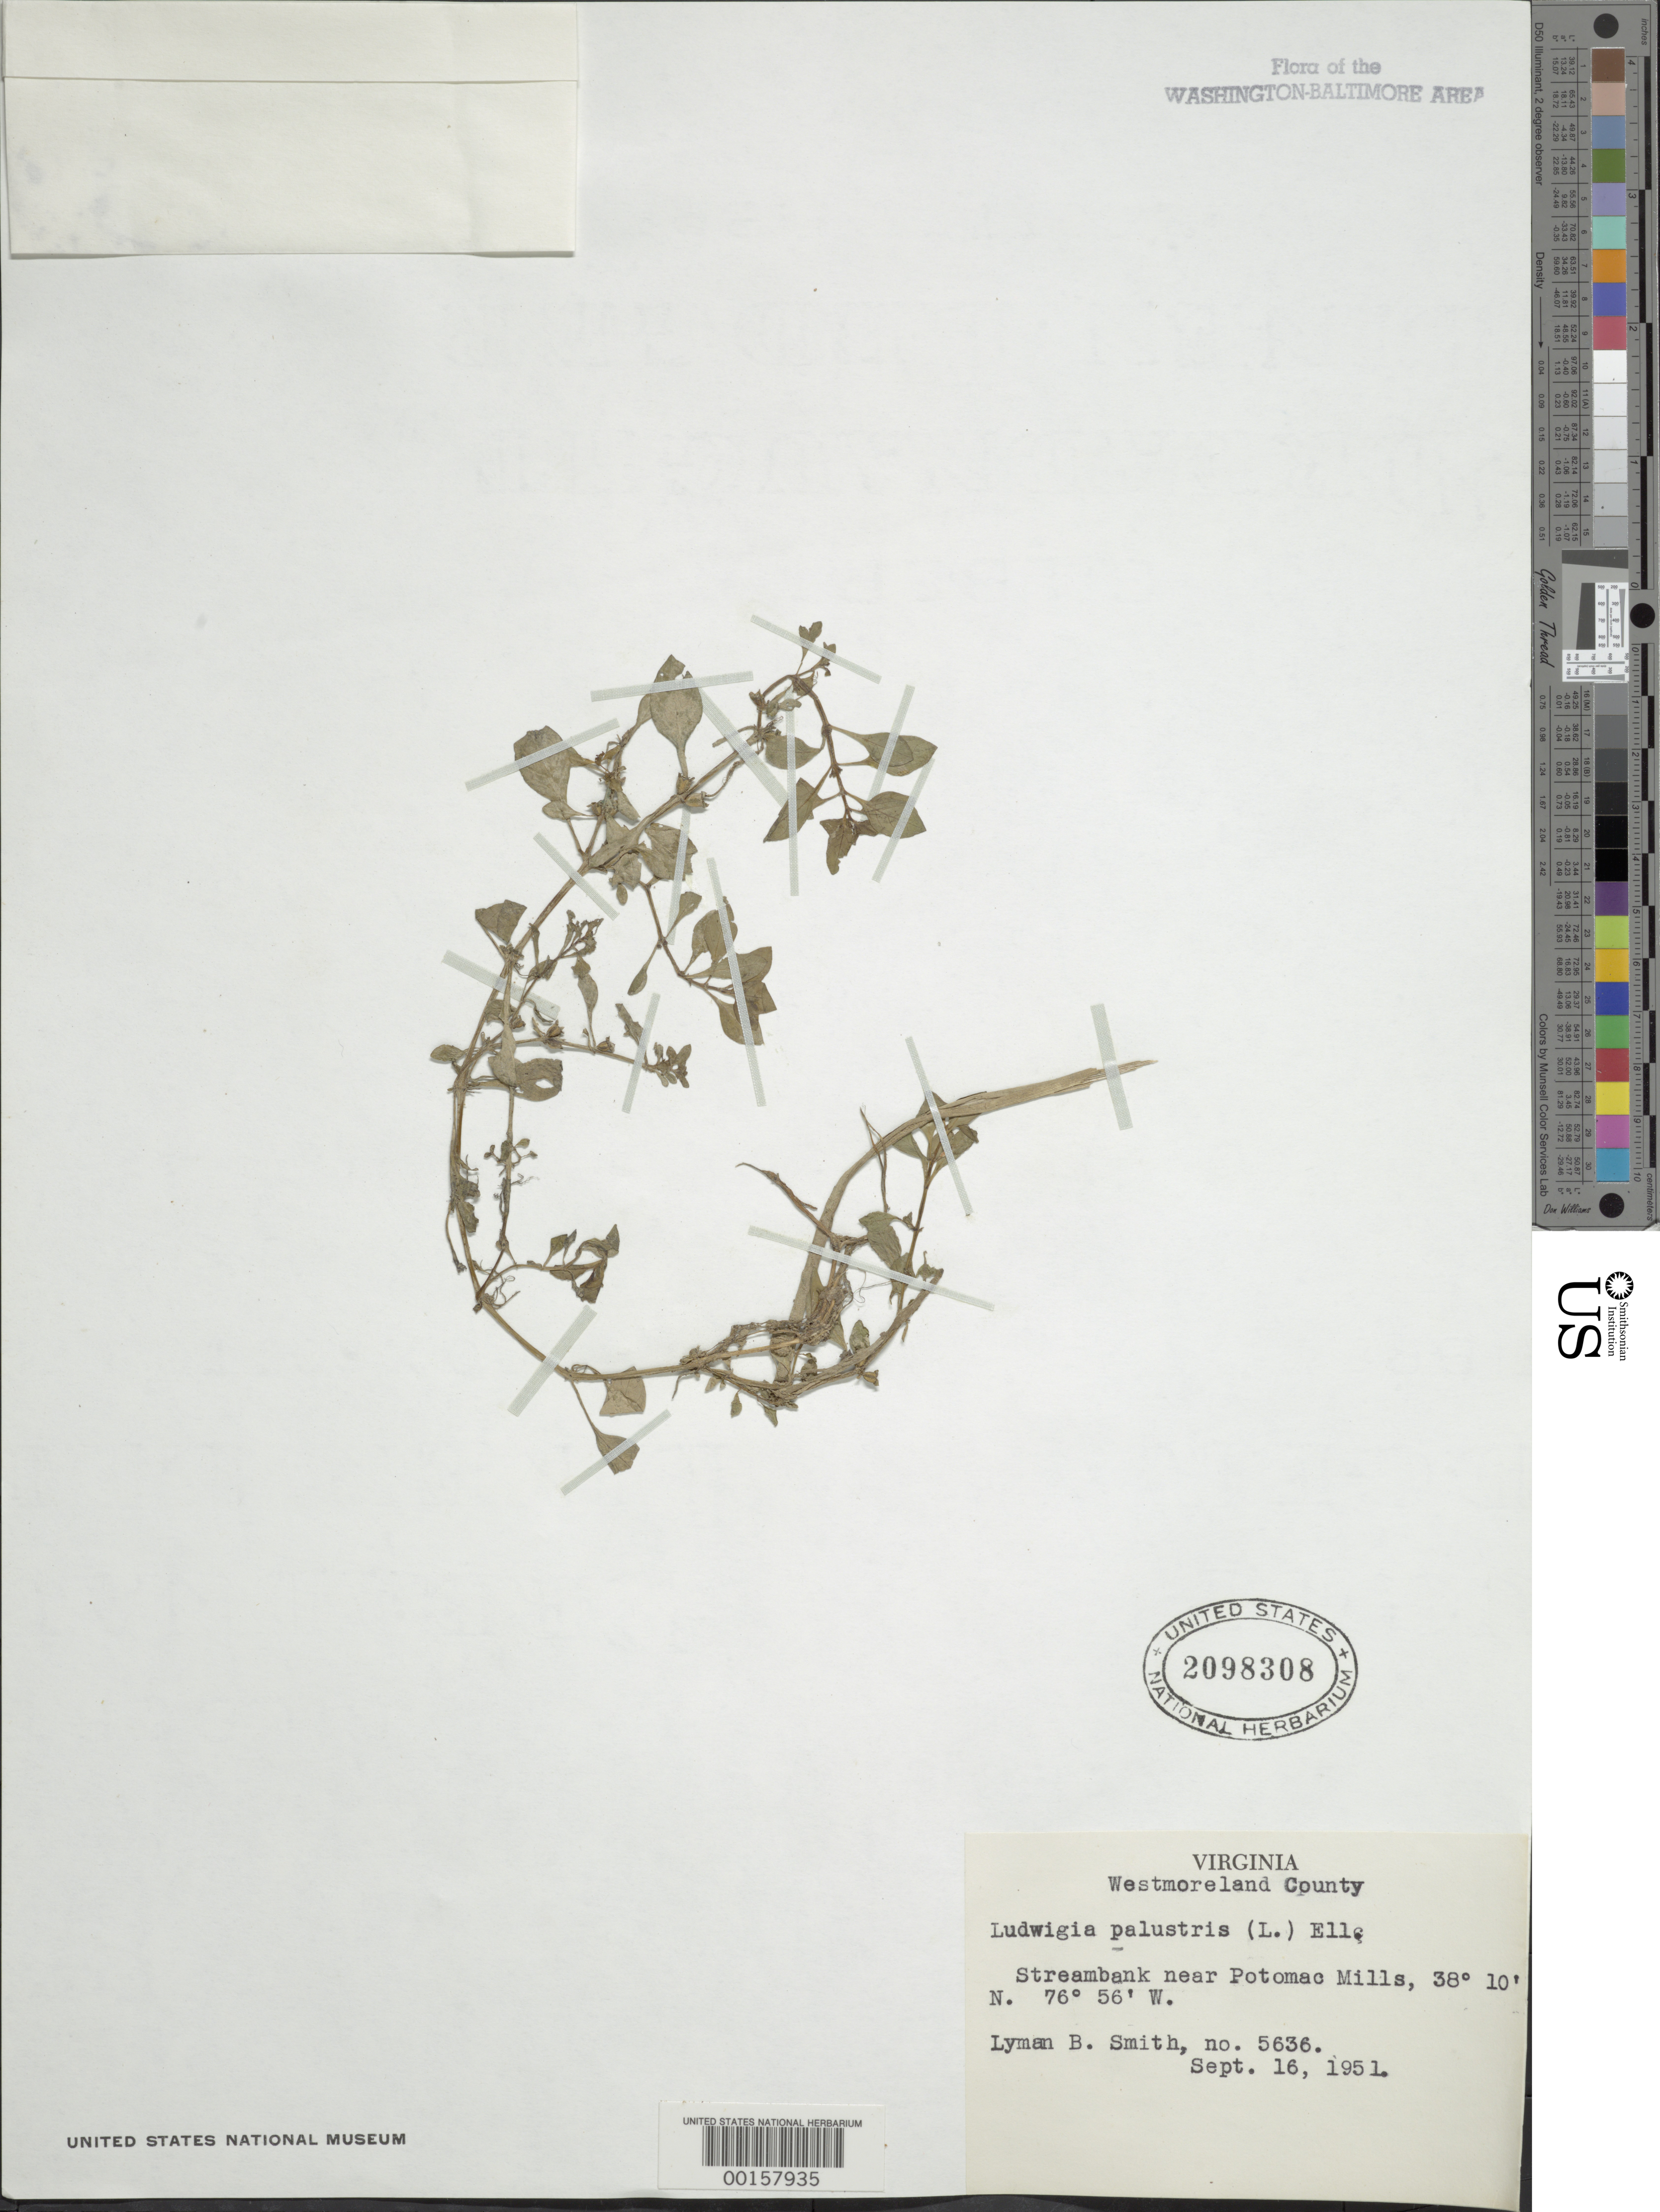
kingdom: Plantae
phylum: Tracheophyta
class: Magnoliopsida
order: Myrtales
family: Onagraceae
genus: Ludwigia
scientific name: Ludwigia palustris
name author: (L.) Elliott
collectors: L. Smith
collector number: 5636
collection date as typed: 16 Sep 1951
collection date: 1951-09-16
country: United States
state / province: Virginia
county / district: Westmoreland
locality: Near Potomac Mills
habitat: Steambank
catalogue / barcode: US 2098308